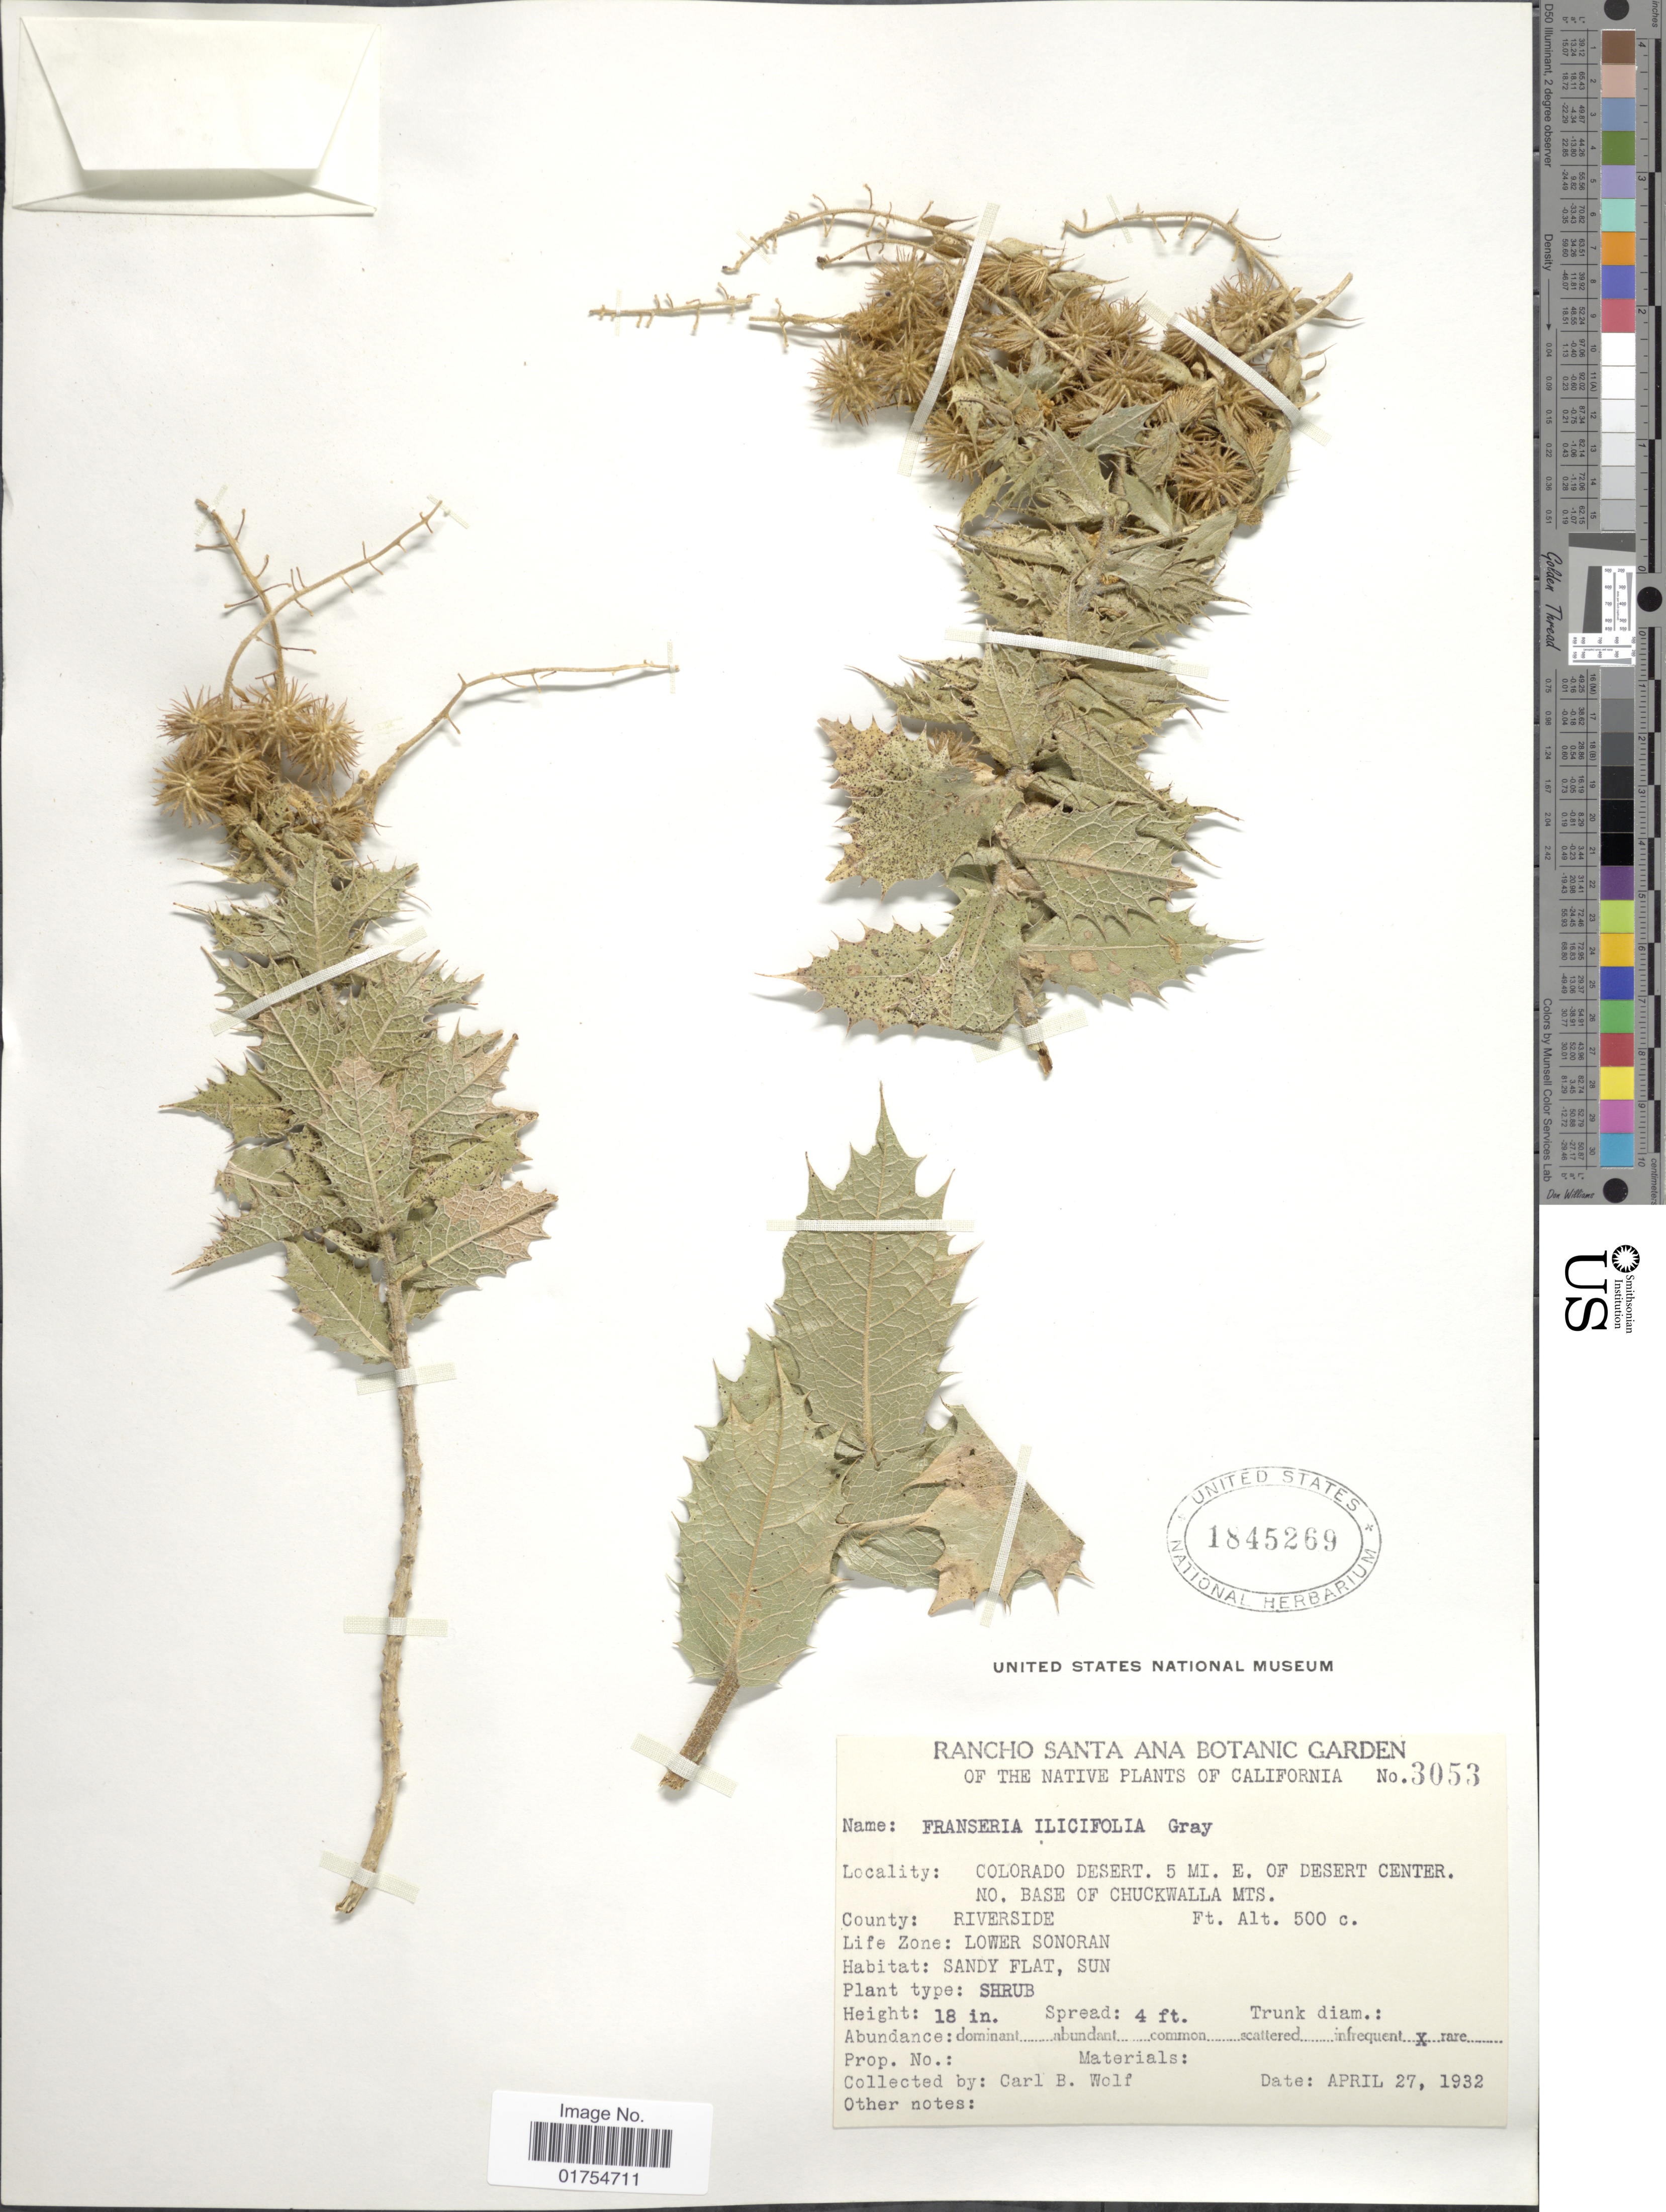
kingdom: Plantae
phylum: Tracheophyta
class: Magnoliopsida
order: Asterales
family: Asteraceae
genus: Franseria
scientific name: Franseria ilicifolia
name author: A. Gray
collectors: C. B. Wolf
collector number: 3053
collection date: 1932-04-27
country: United States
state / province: California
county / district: Riverside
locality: Colorado Desert. 5 mi. E of Desert Center. NO. Base of Chuckwalla mts. County Riverside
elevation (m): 152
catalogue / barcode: US 1845269